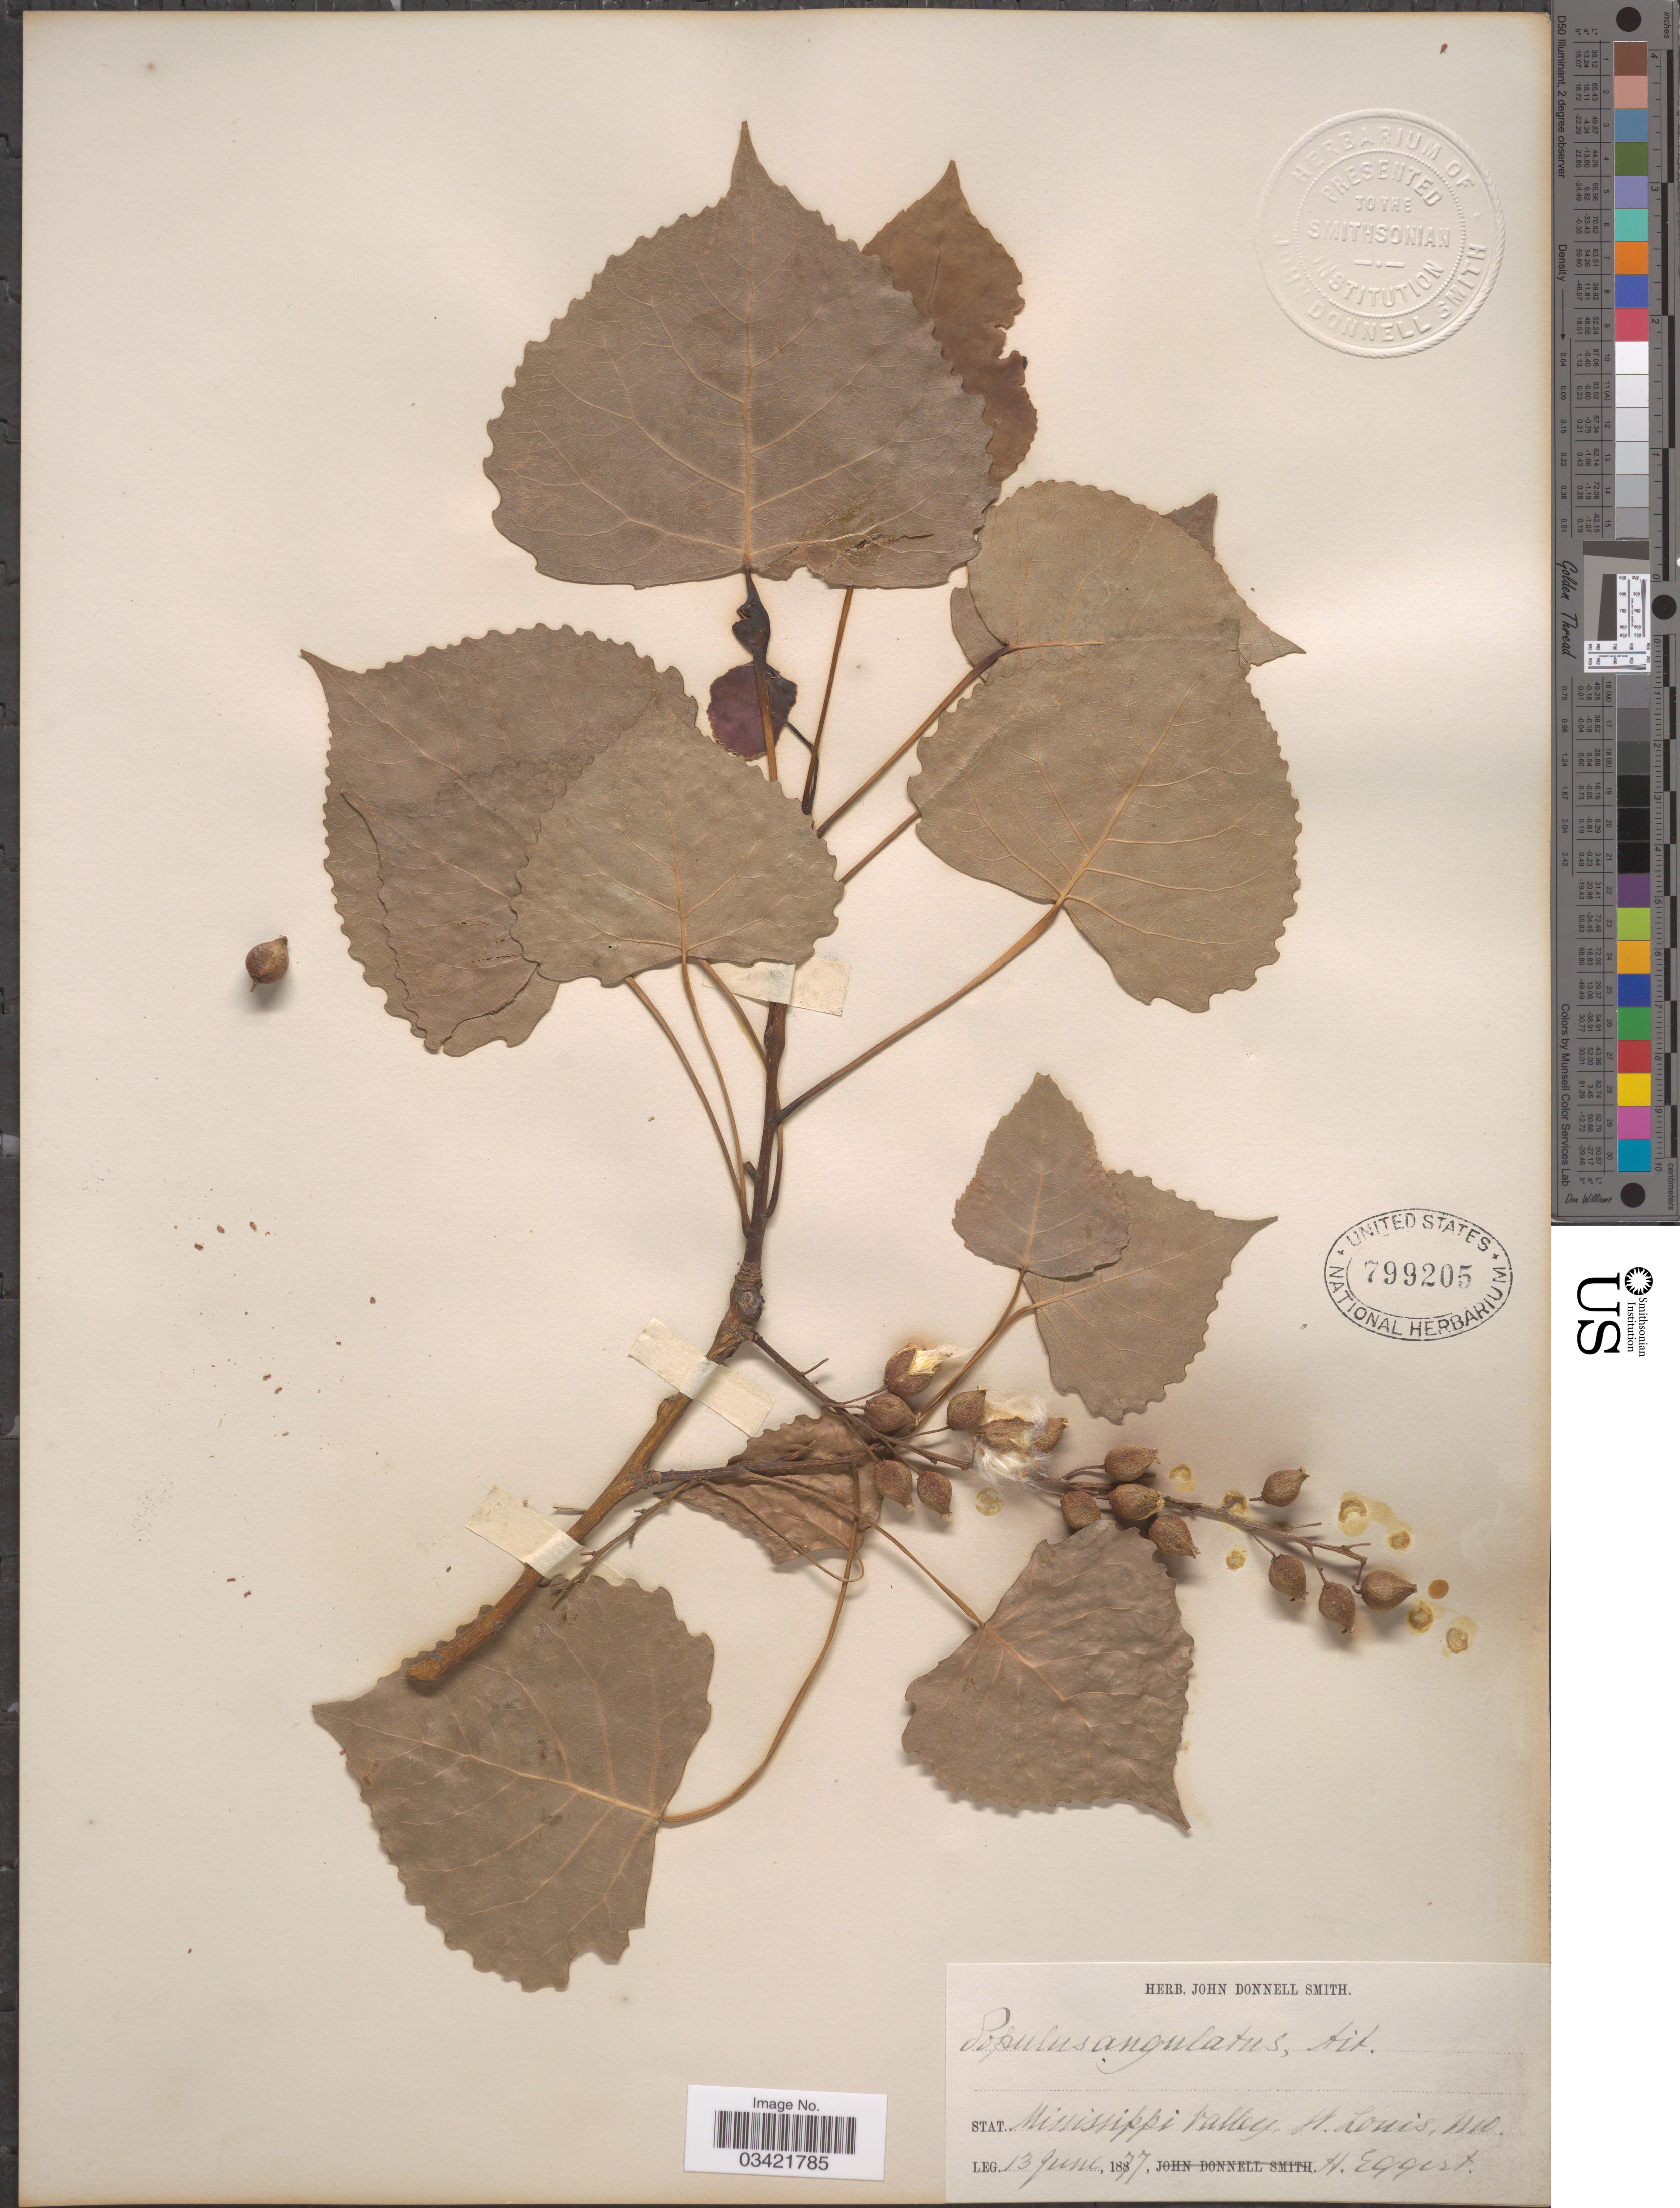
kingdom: Plantae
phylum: Tracheophyta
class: Magnoliopsida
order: Malpighiales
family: Salicaceae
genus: Populus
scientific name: Populus deltoides subsp. deltoides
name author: W. Bartram ex Marshall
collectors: H. Eggert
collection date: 1877-06-13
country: United States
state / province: Missouri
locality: Stat. Mississippi Valley, St. Louis.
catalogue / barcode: US 799205